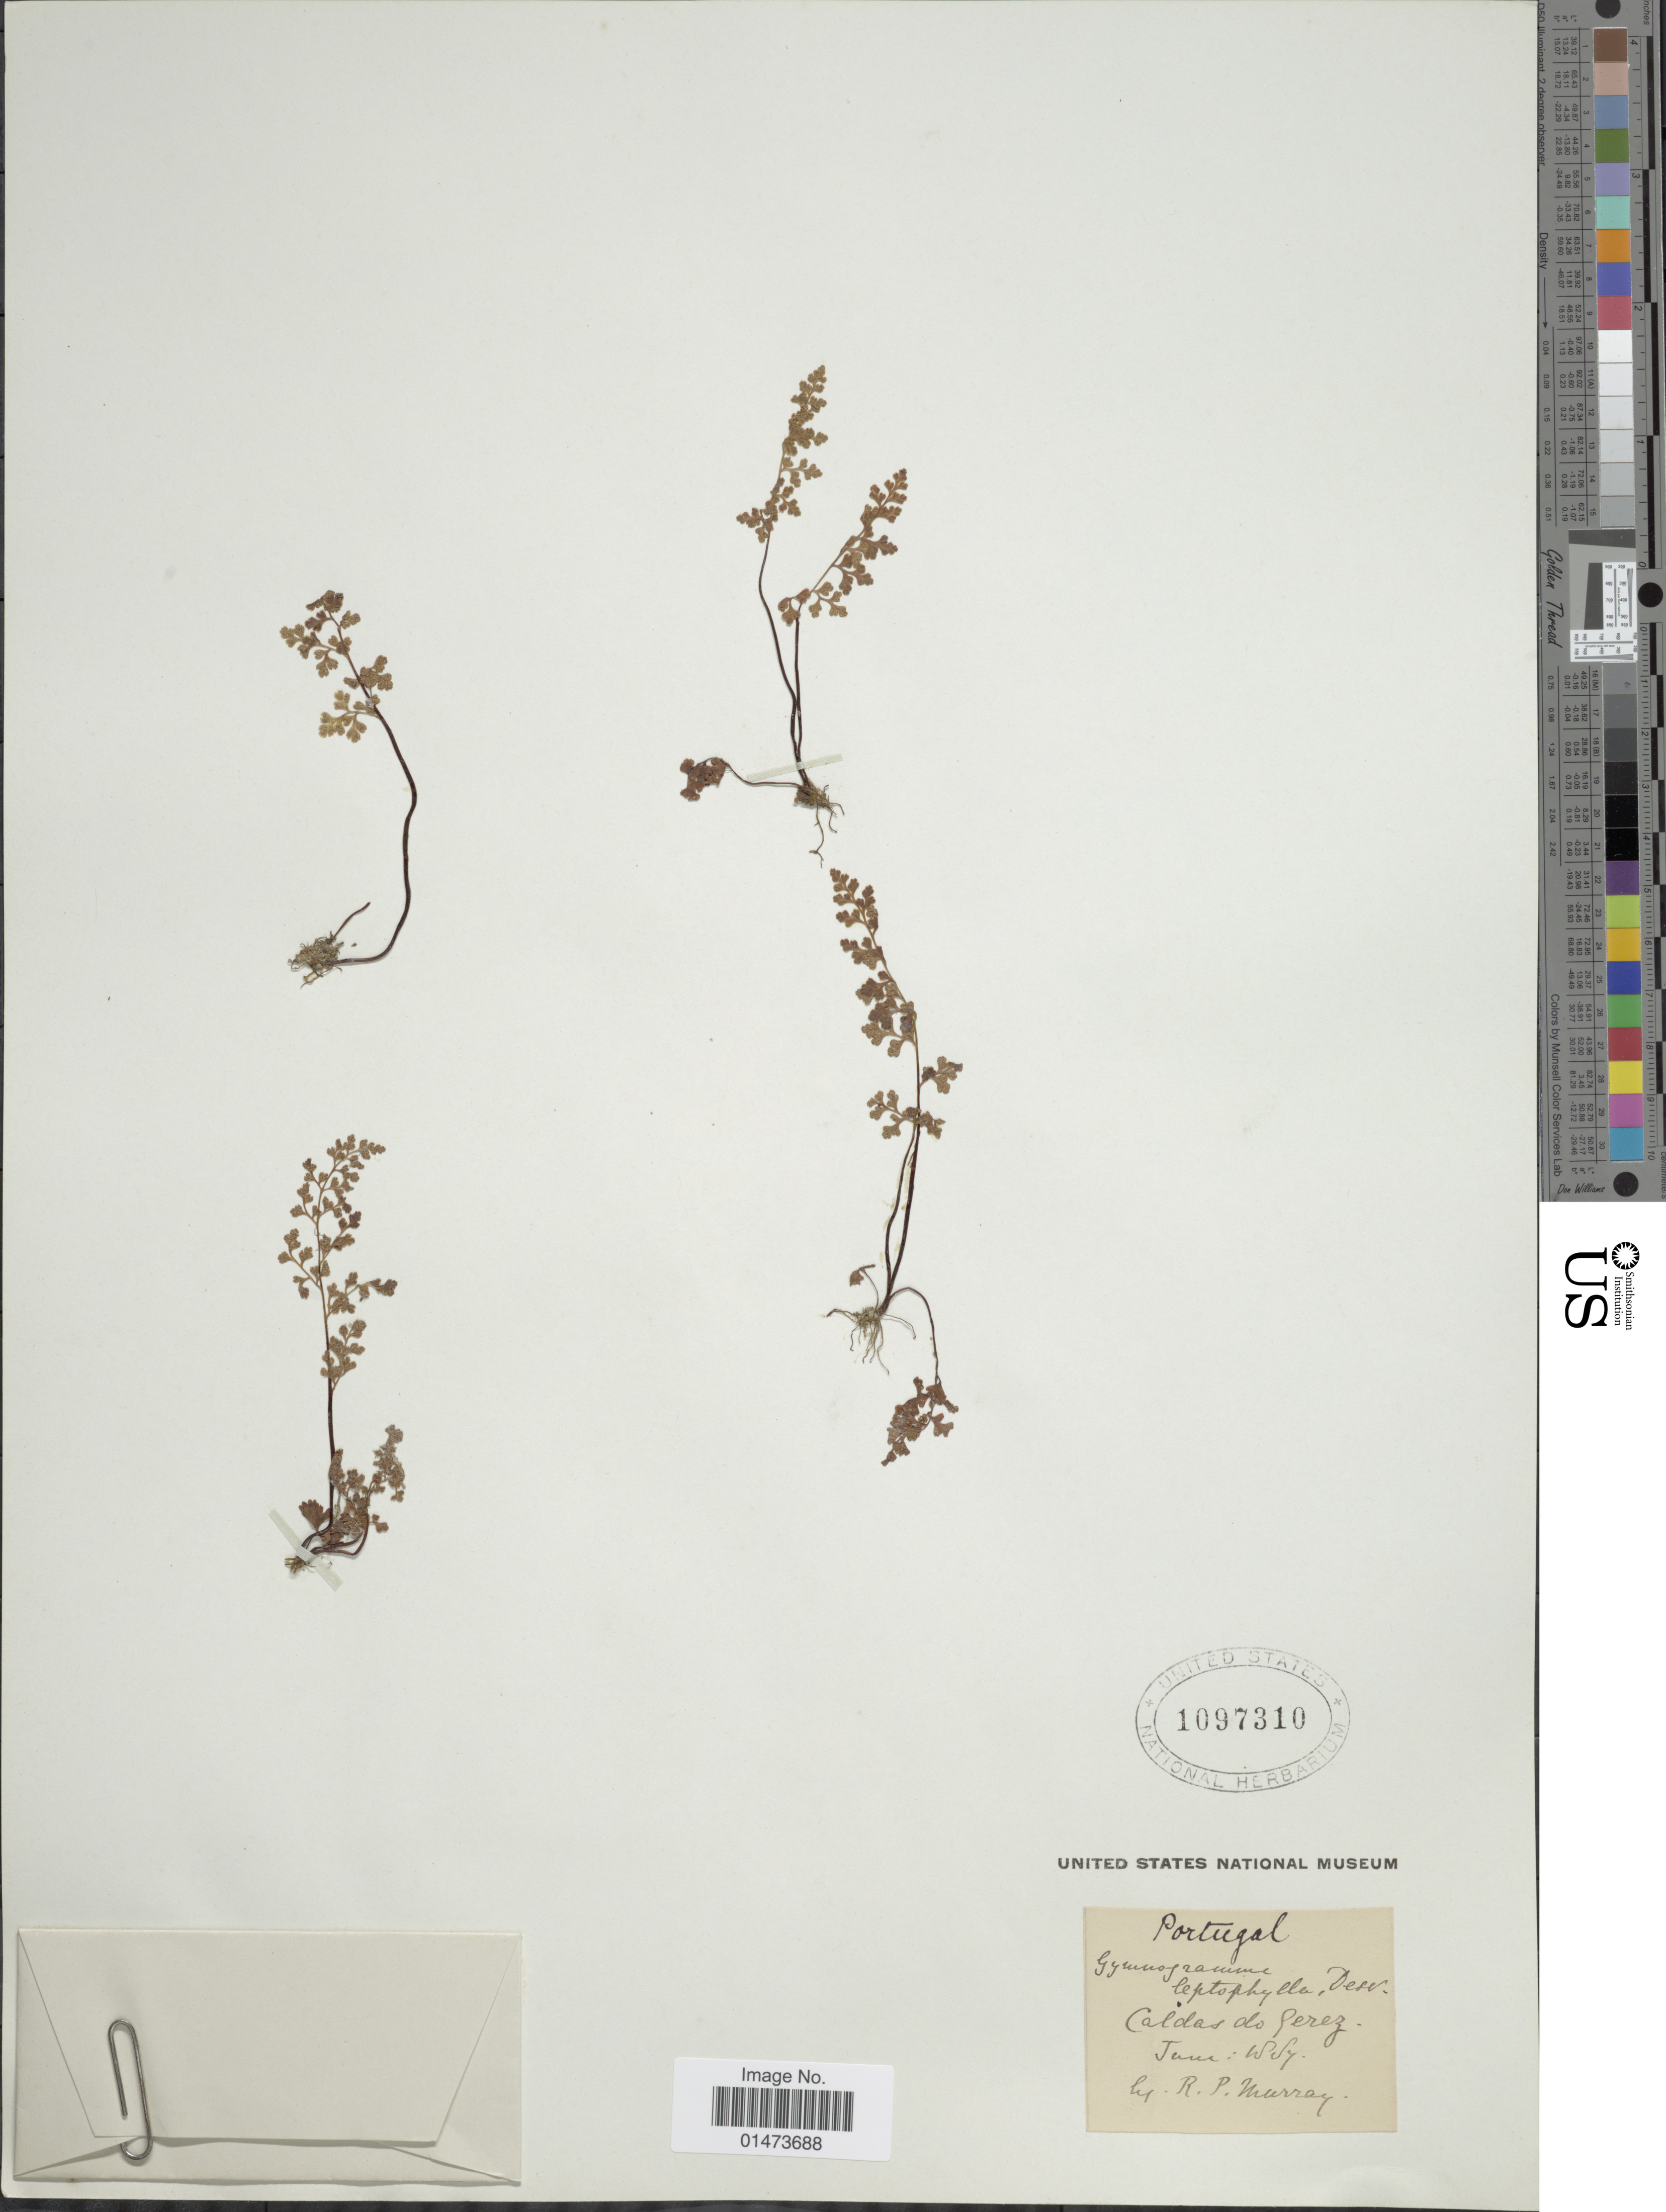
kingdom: Plantae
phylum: Tracheophyta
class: Polypodiopsida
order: Polypodiales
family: Pteridaceae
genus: Anogramma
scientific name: Anogramma leptophylla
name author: (L.) Link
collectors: R. P. Murray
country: Portugal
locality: Caldas do Perez Tuni: Wdy. [interpreted]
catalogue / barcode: US 1097310